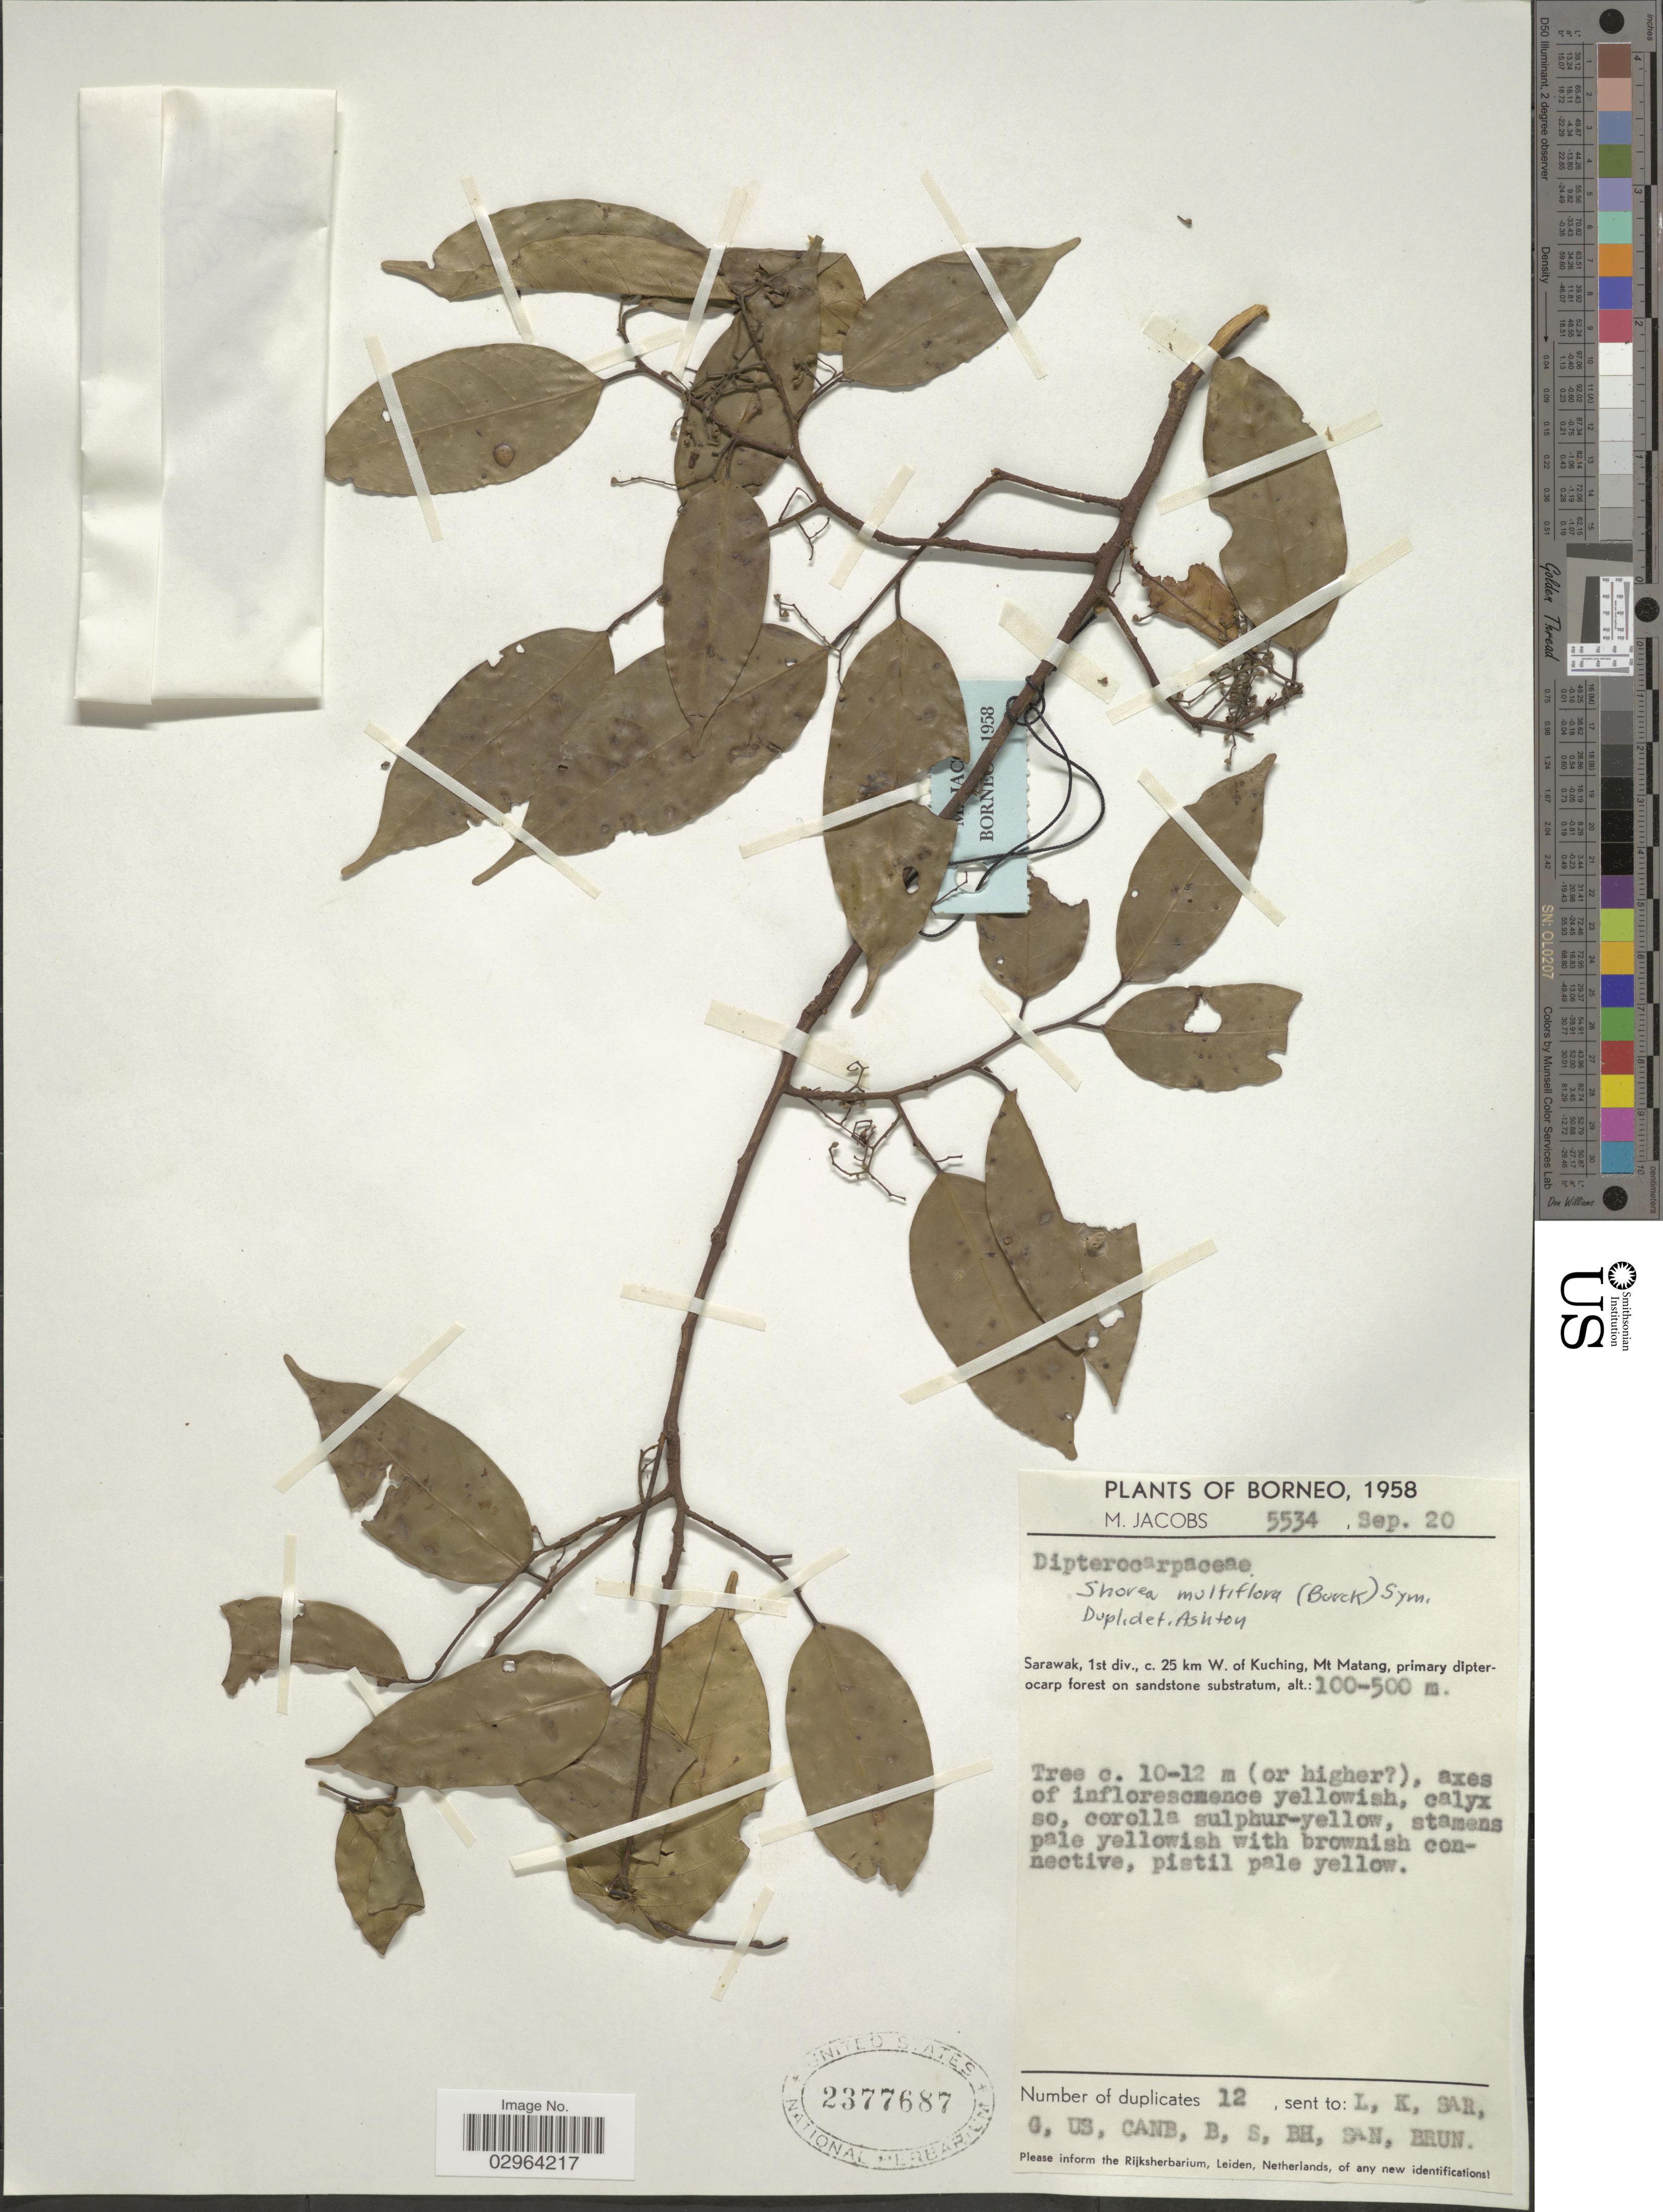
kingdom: Plantae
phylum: Tracheophyta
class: Magnoliopsida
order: Malvales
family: Dipterocarpaceae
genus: Richetia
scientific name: Richetia multiflora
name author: (Burck) P.S. Ashton & J. Heck.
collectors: M. Jacobs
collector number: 5534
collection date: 1958-09-20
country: Malaysia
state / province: Sarawak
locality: Borneo. 1st div., c. 25 km W. of Kuching, Mt Matang.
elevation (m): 100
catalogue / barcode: US 2377687